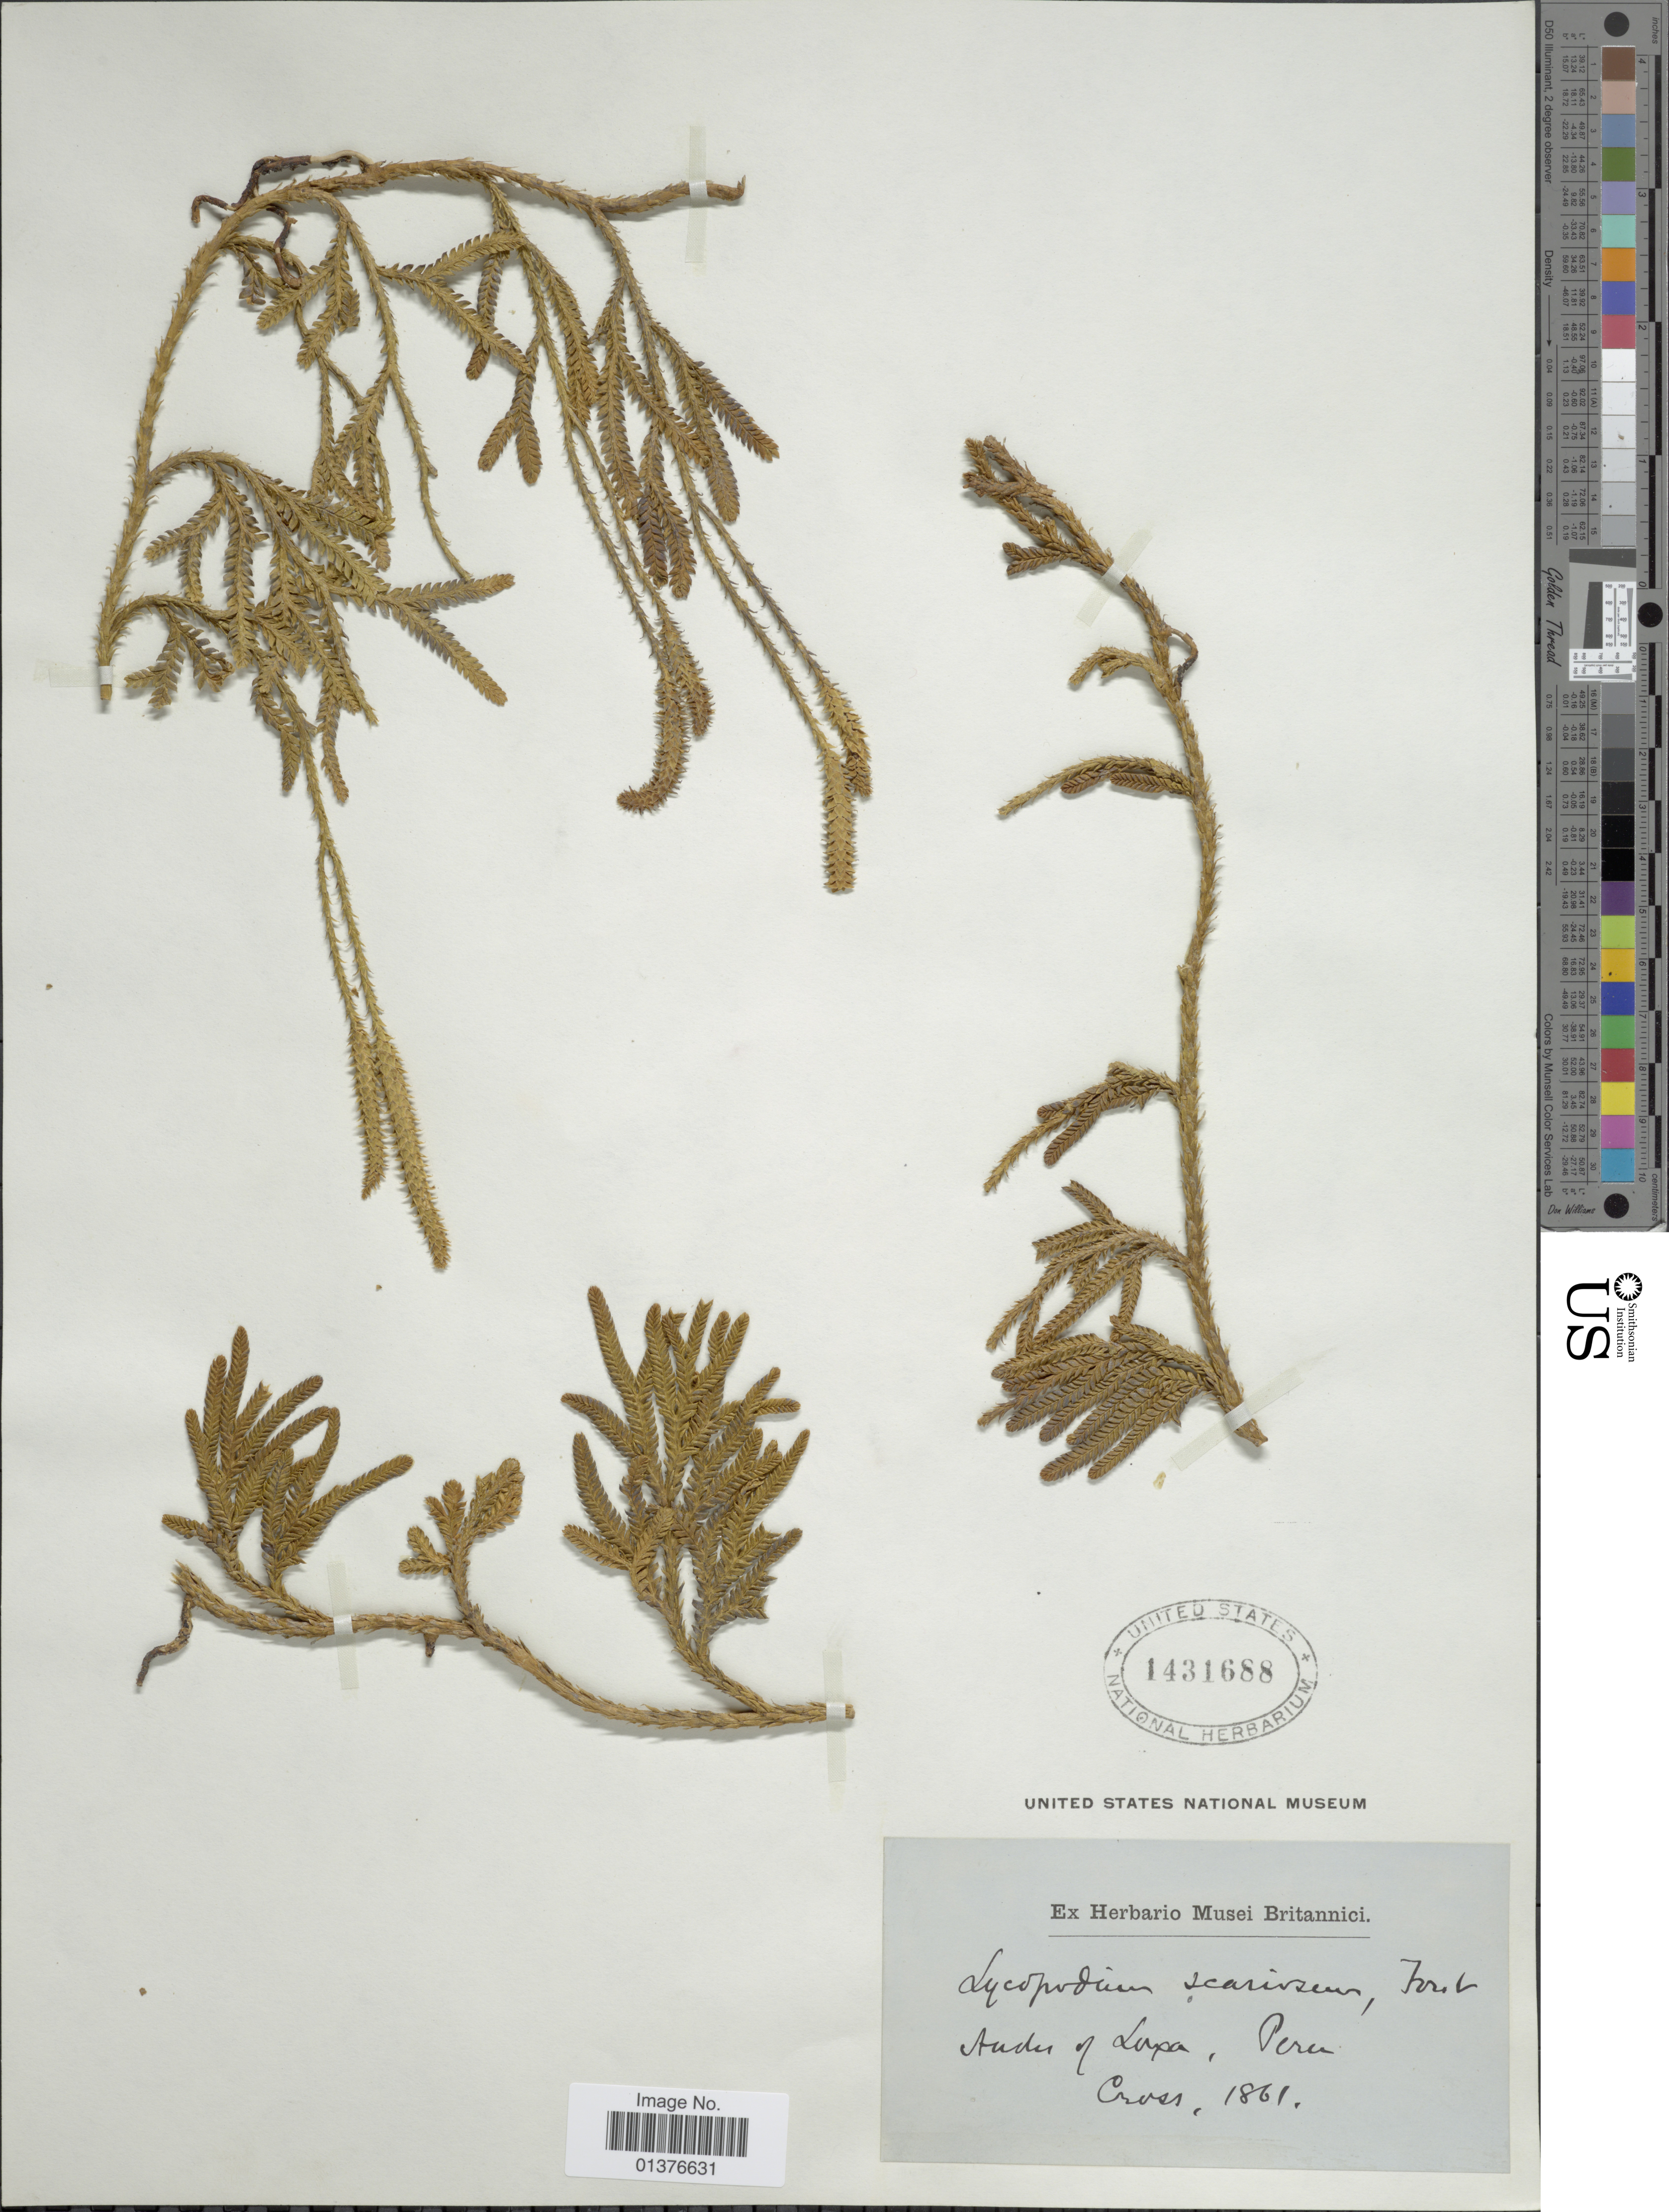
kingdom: Plantae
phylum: Tracheophyta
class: Lycopodiopsida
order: Lycopodiales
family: Lycopodiaceae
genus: Diphasium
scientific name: Diphasium jussiaei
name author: (Desv.) C. Presl ex Rothm.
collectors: Cross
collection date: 1861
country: Peru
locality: Andes of Lopa [interpreted]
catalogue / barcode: US 1431688